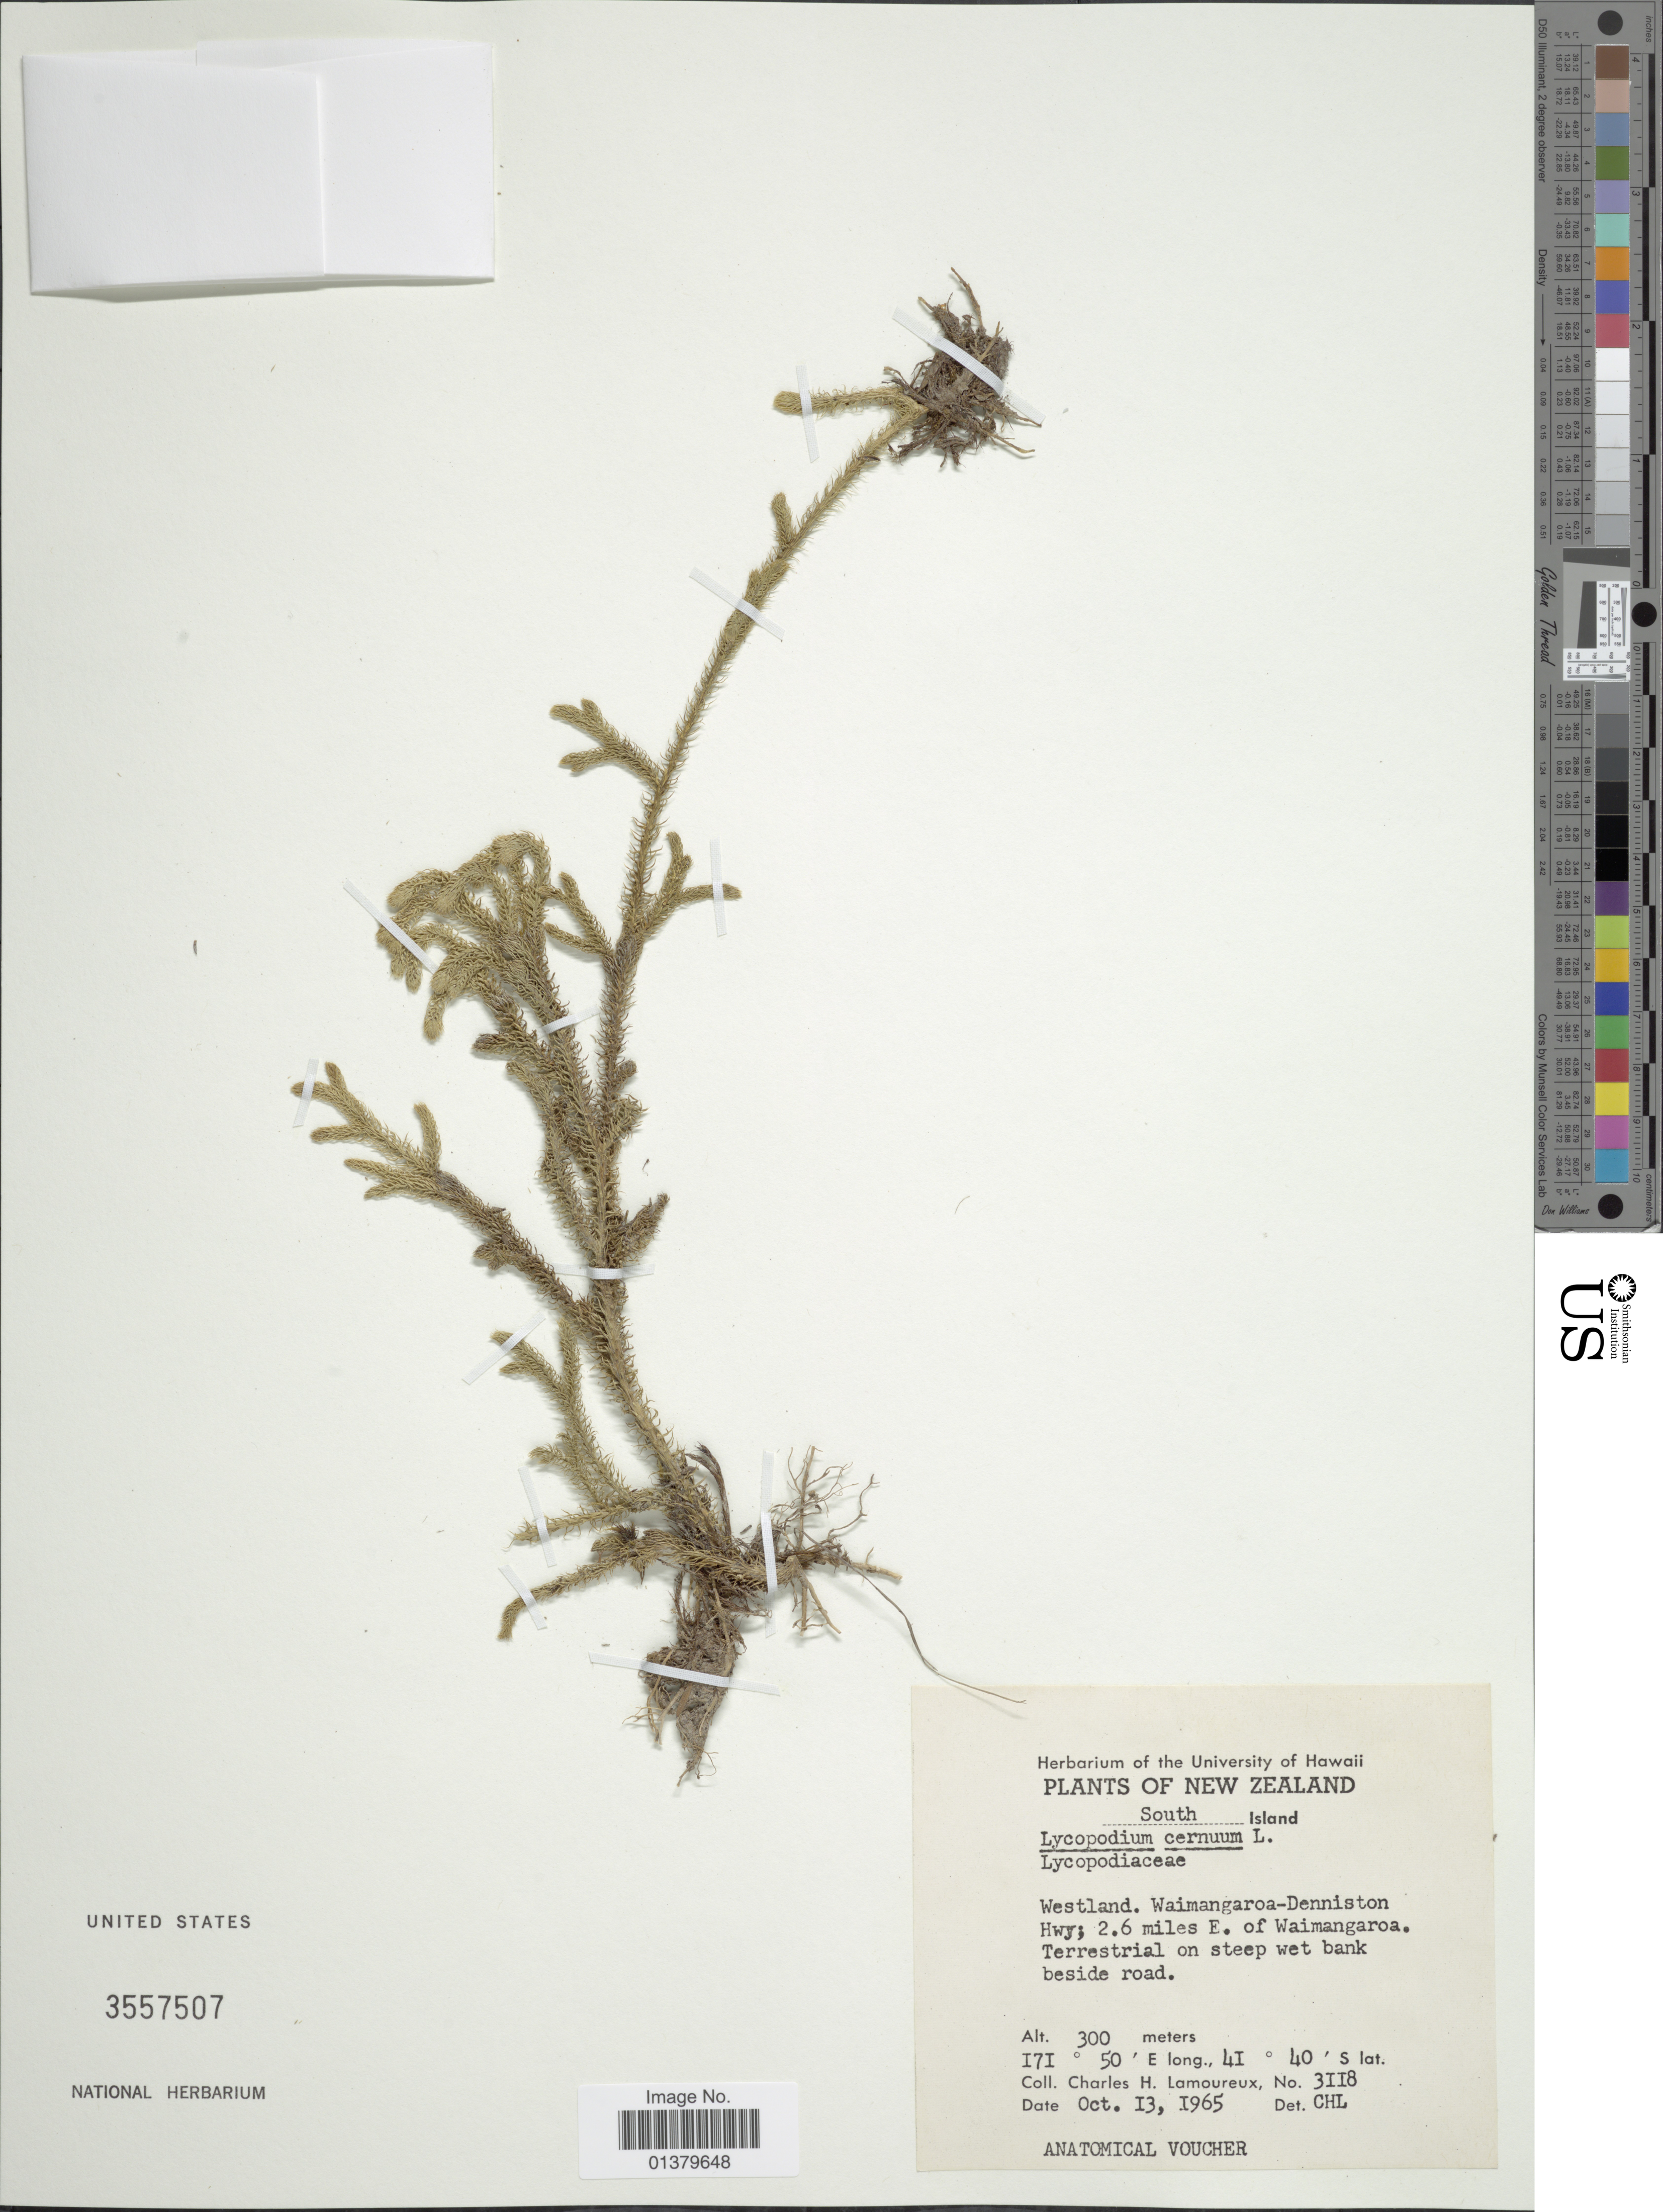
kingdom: Plantae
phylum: Tracheophyta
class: Lycopodiopsida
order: Lycopodiales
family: Lycopodiaceae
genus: Palhinhaea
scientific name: Palhinhaea cernua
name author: (L.) Vasc. & Franco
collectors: C. H. Lamoureux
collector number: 3118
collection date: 1965-10-13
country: New Zealand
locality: South Island, Westland. Waimangaroa-Denniston Hwy; 2.6 miles E of Waumangaroa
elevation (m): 300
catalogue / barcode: US 3557507